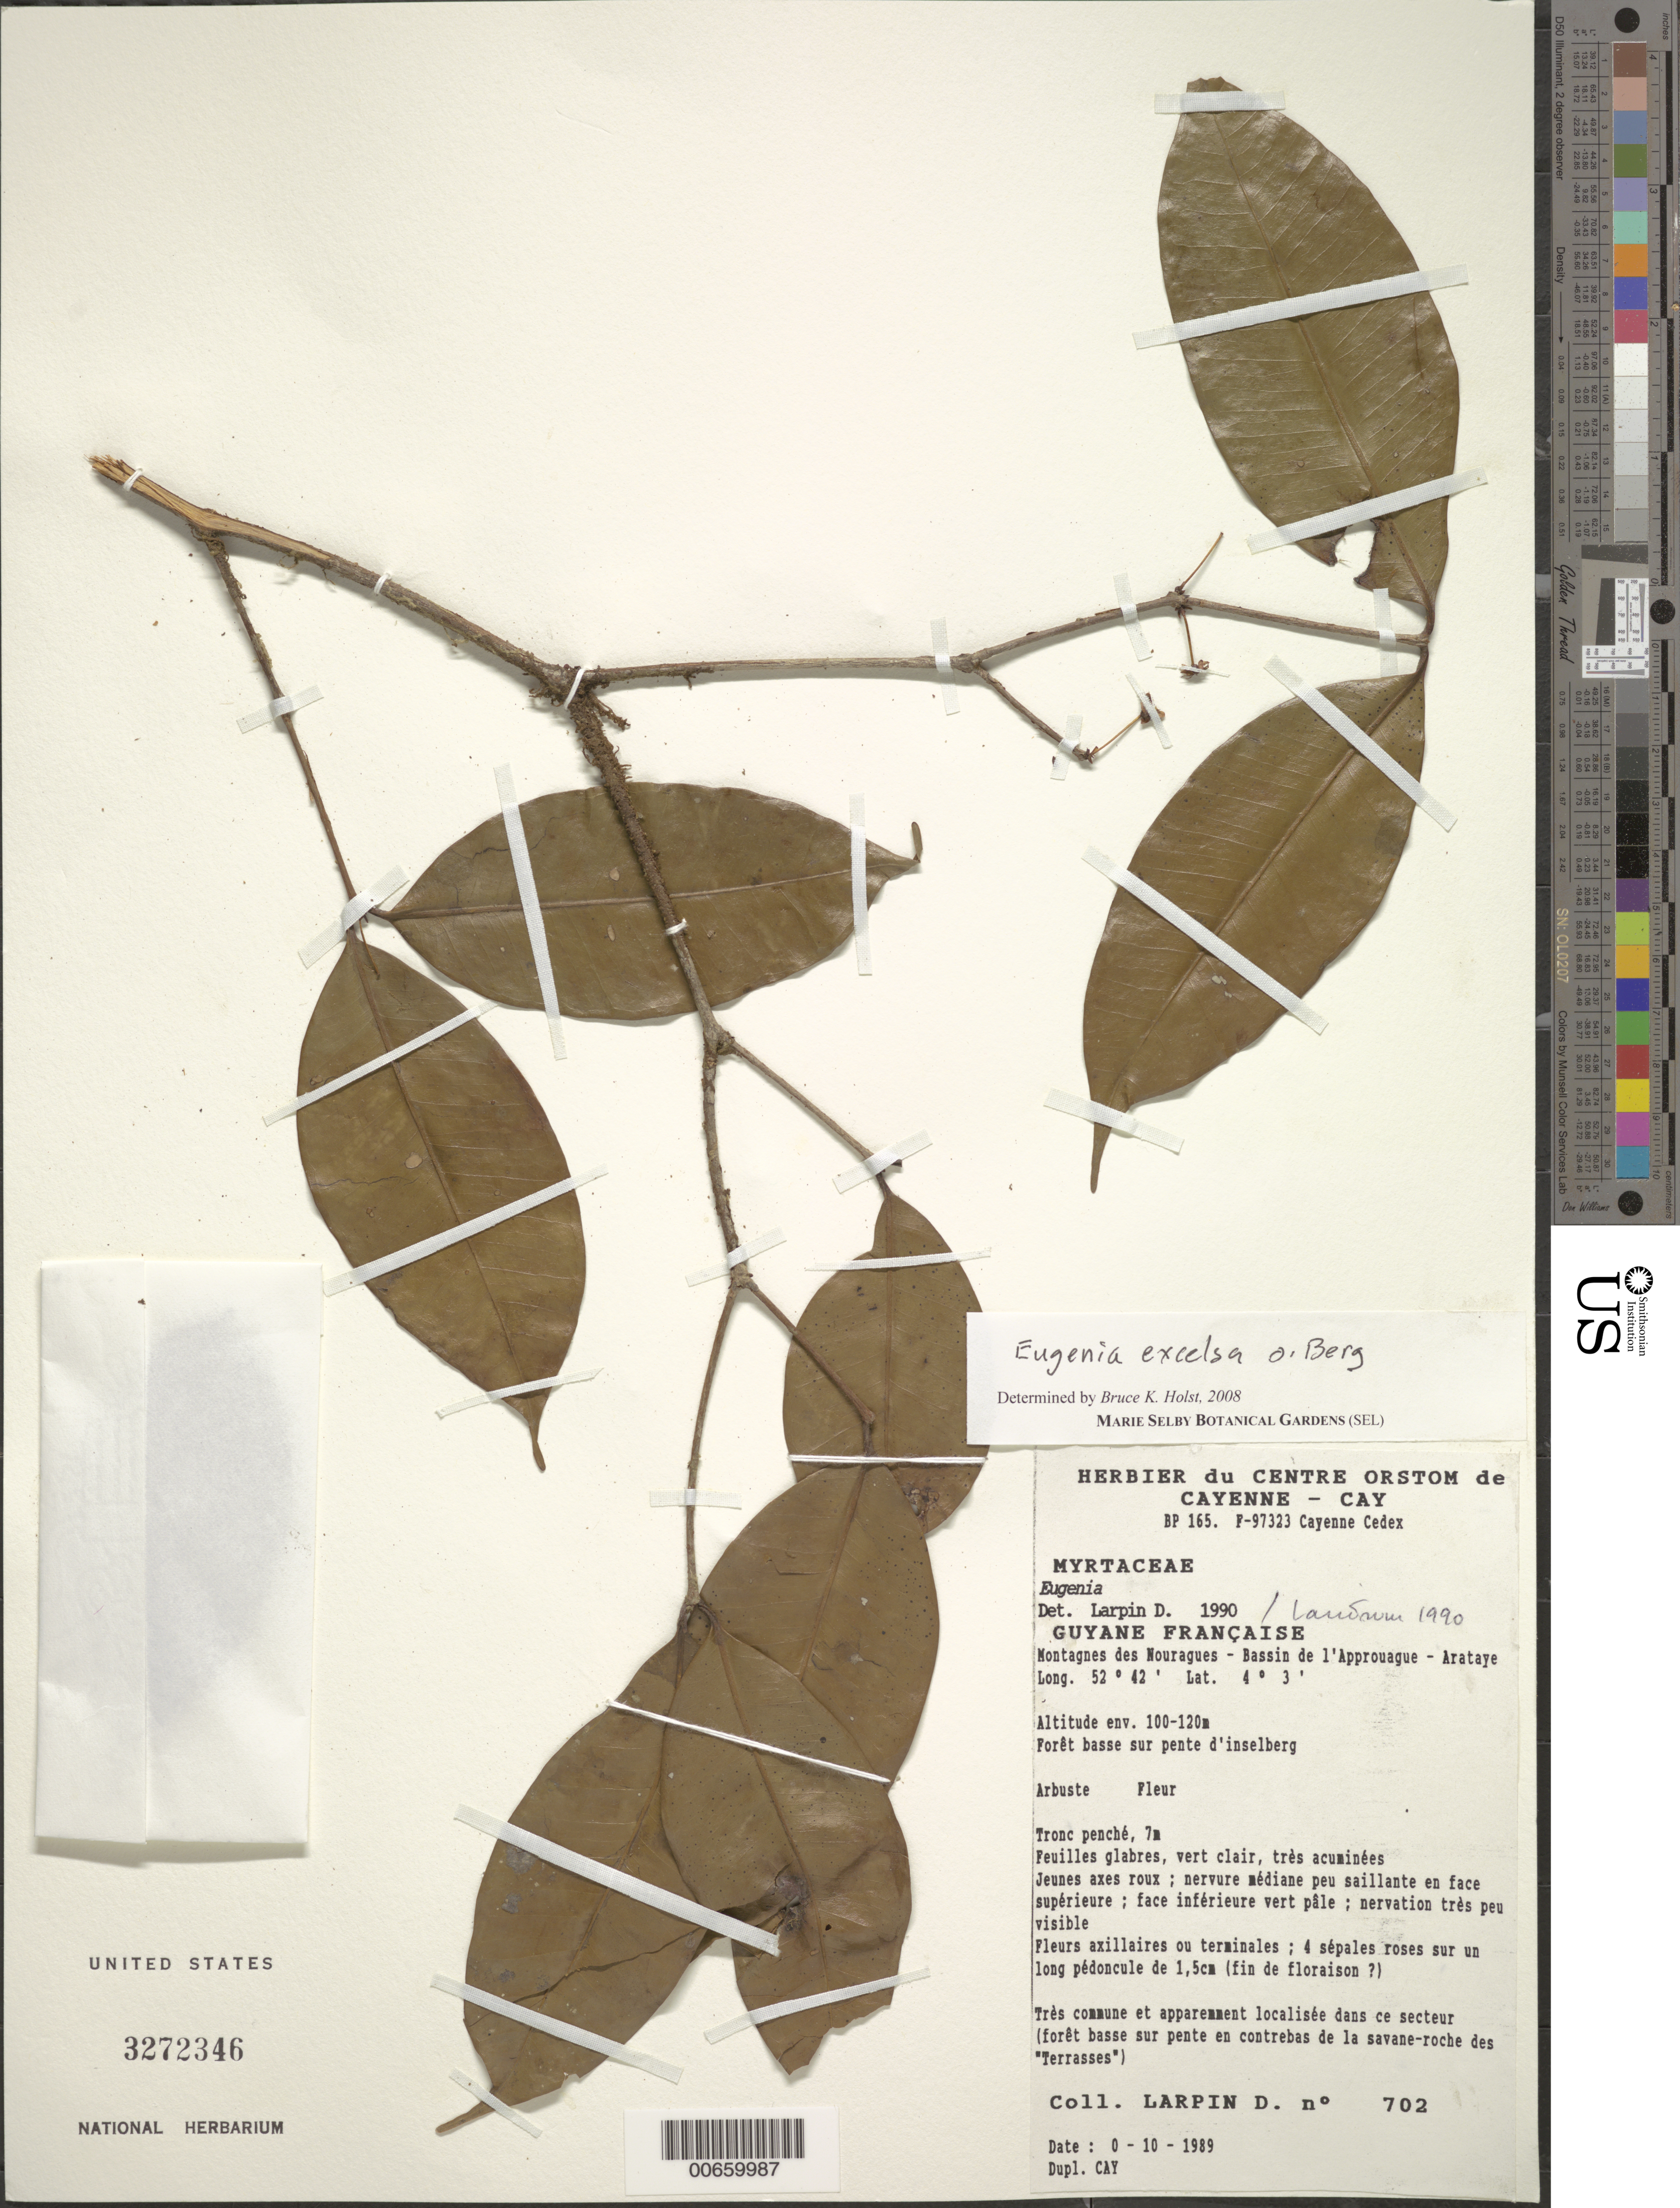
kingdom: Plantae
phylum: Tracheophyta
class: Magnoliopsida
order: Myrtales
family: Myrtaceae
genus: Eugenia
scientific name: Eugenia excelsa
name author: O. Berg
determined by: Holst, Bruce K.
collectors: D. Larpin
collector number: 702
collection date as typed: Oct-89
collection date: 1989-10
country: French Guiana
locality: Station des Nouragues, Bassin de l'Approuague, Arataye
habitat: Low altitude forest on slopes; apparemment localisee dans ce secteur - foret basse sur pente en contrebas de la savane-roche des "Terrasses"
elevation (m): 100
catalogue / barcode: US 3272346